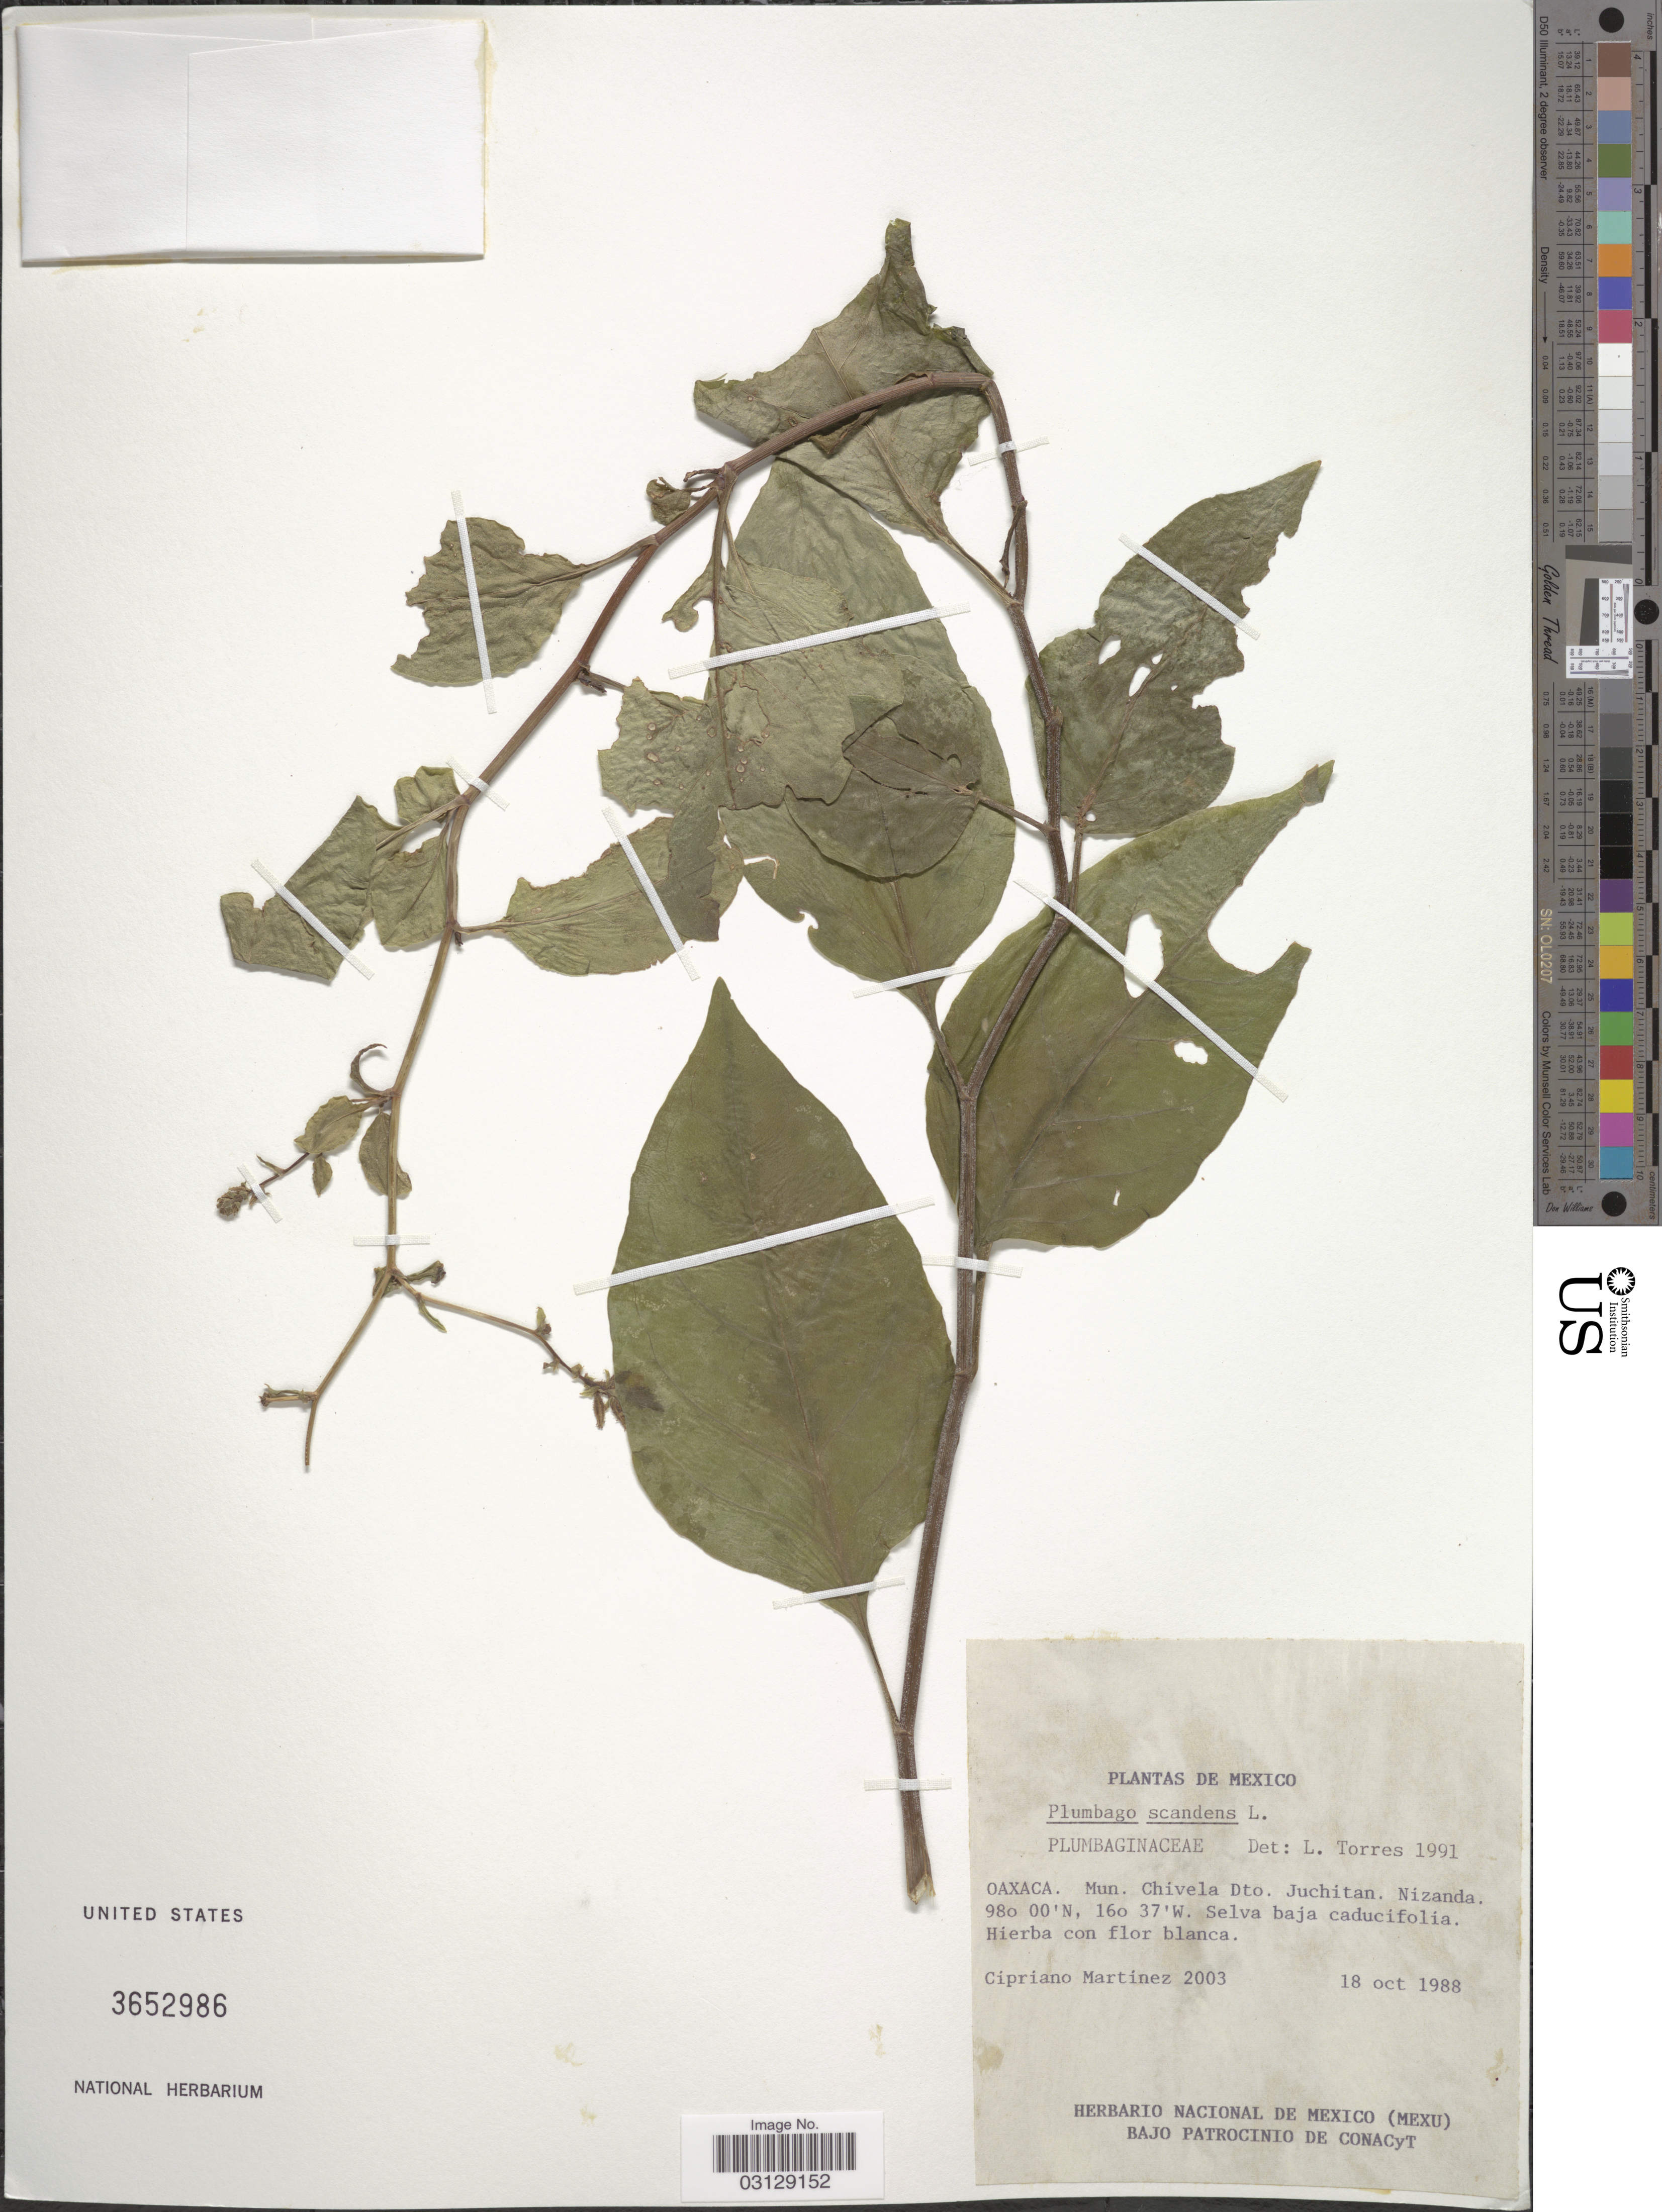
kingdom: Plantae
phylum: Tracheophyta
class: Magnoliopsida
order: Caryophyllales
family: Plumbaginaceae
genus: Plumbago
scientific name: Plumbago scandens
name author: L.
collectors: C. Martínez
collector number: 2003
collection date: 1988-10-18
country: Mexico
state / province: Oaxaca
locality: Mun. Chivela Dto. Juchitan. Nizanda.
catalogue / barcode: US 3652986